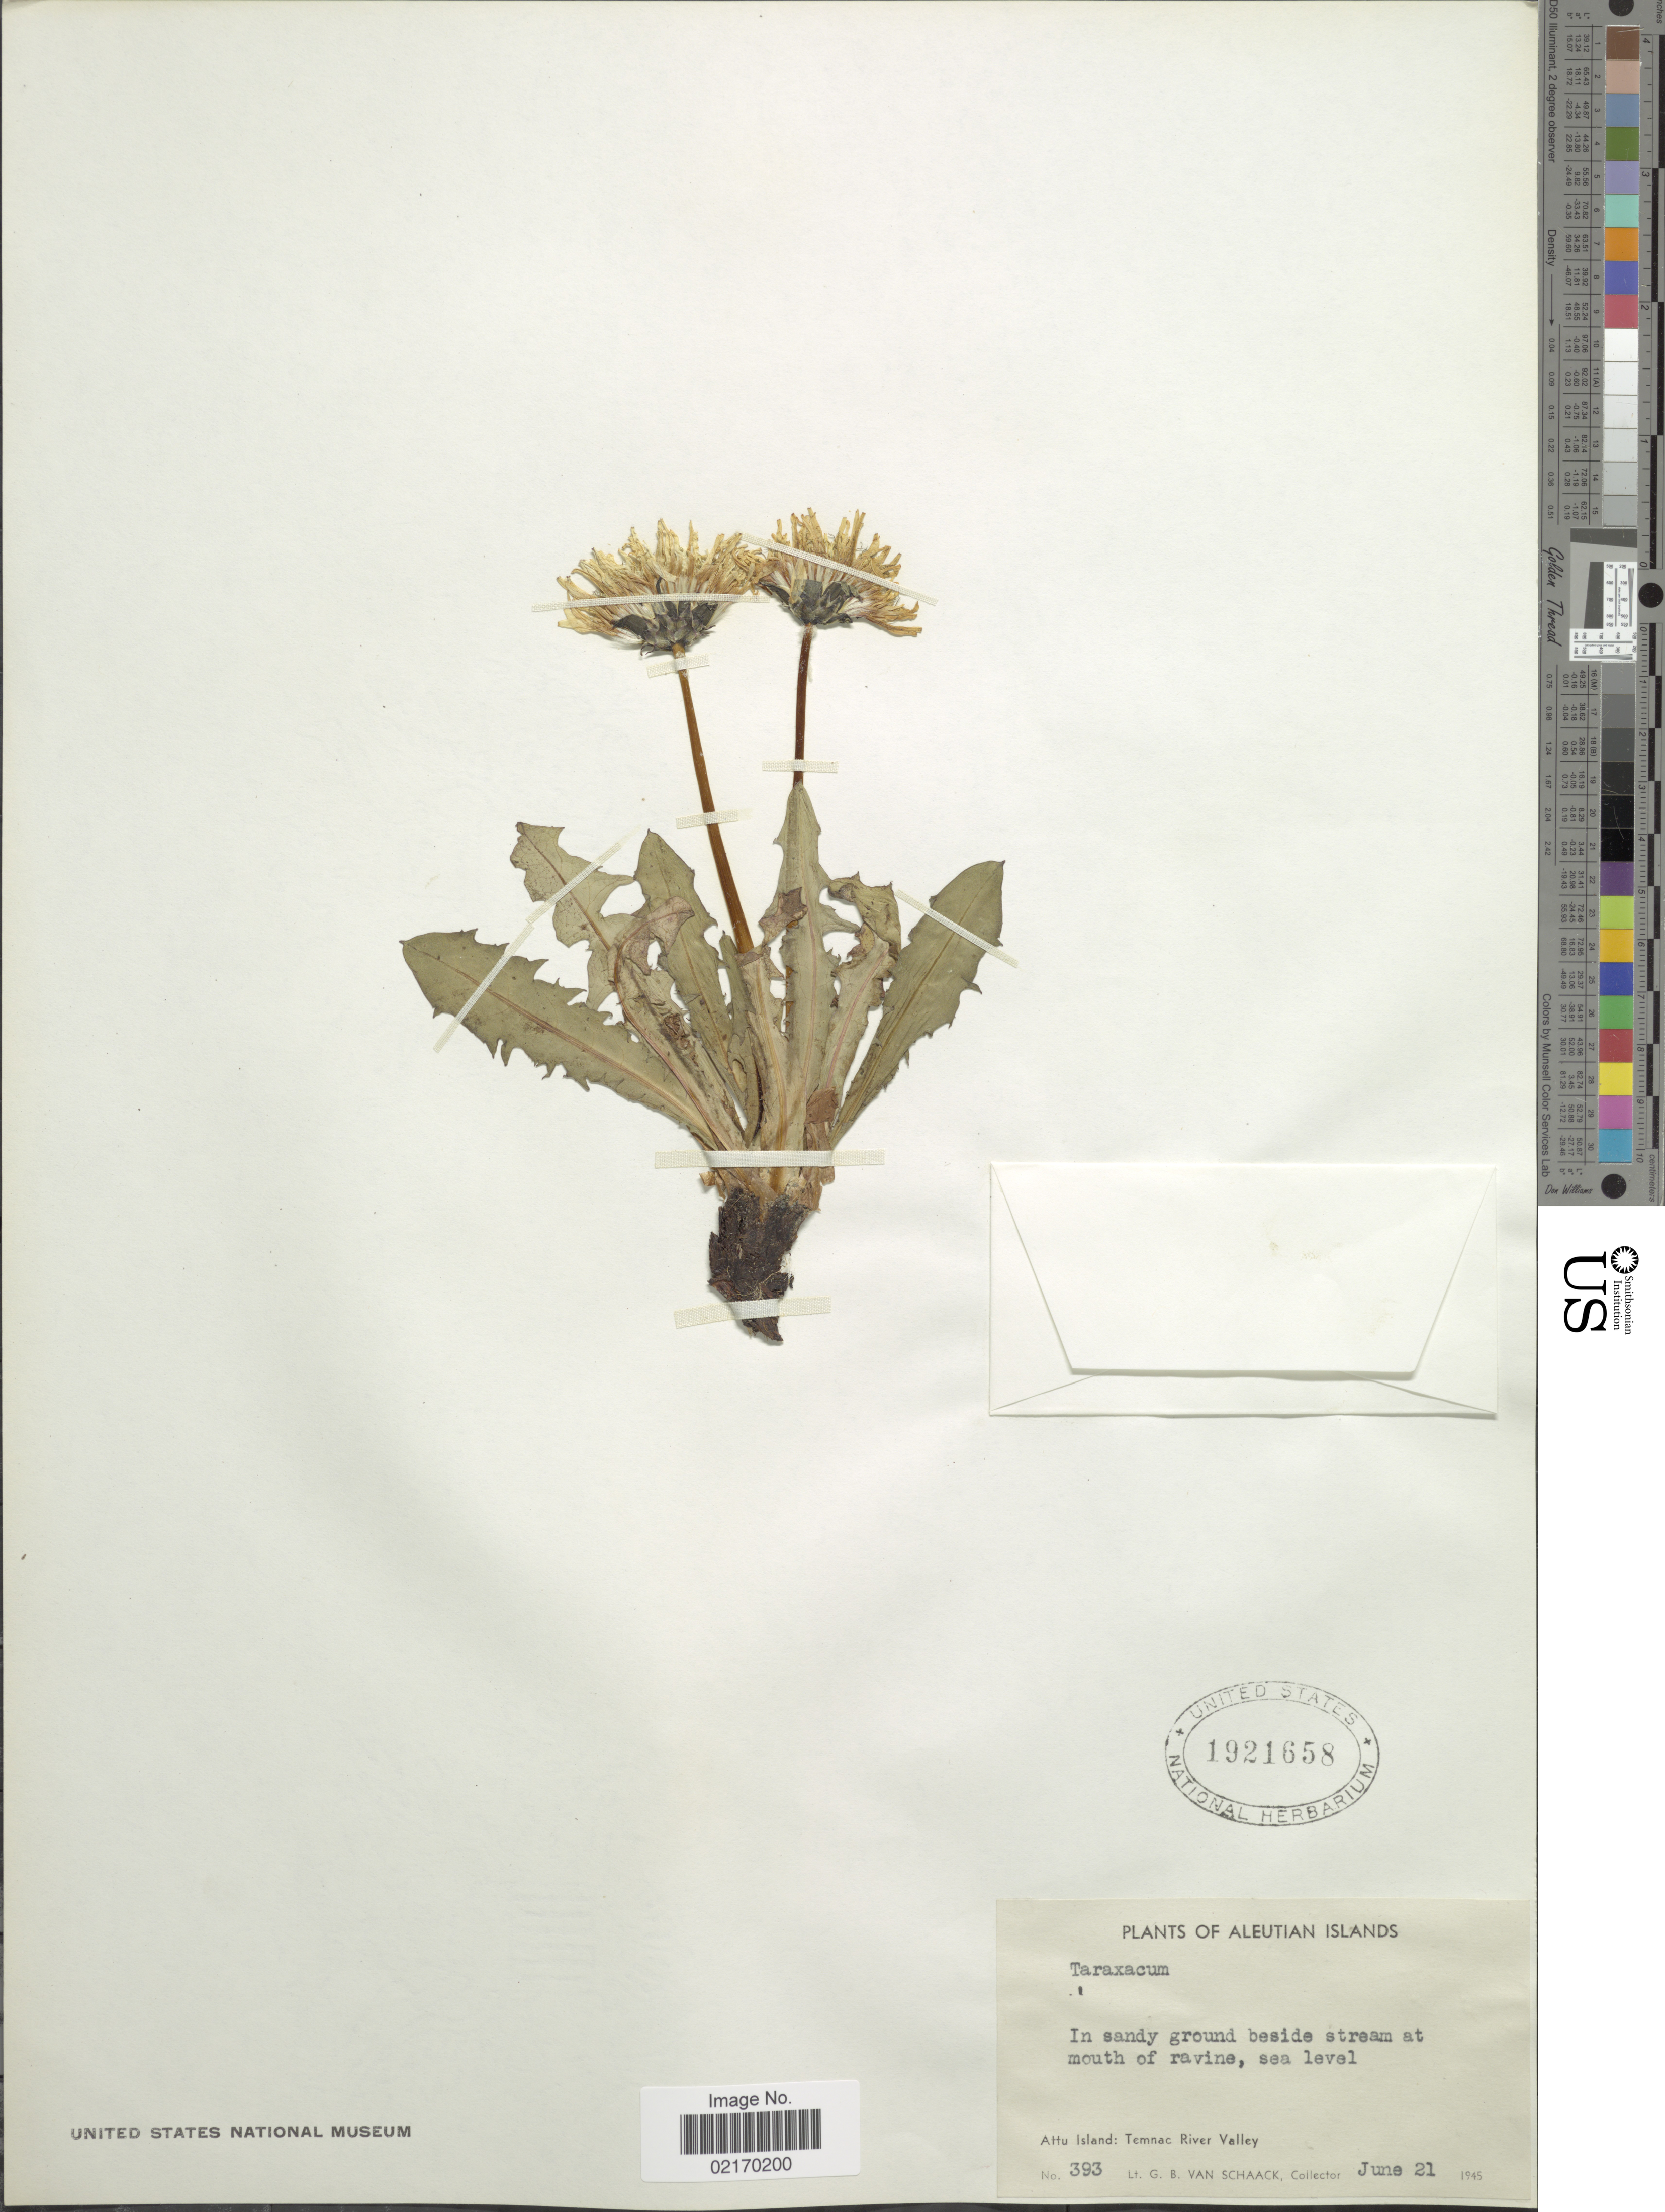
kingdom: Plantae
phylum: Tracheophyta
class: Magnoliopsida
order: Asterales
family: Asteraceae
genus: Taraxacum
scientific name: Taraxacum sp.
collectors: G. Van Schaack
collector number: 393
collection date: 1945-06-21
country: United States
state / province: Alaska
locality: Aleutian Islands. Attu Island: Temnac River Valley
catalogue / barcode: US 1921658